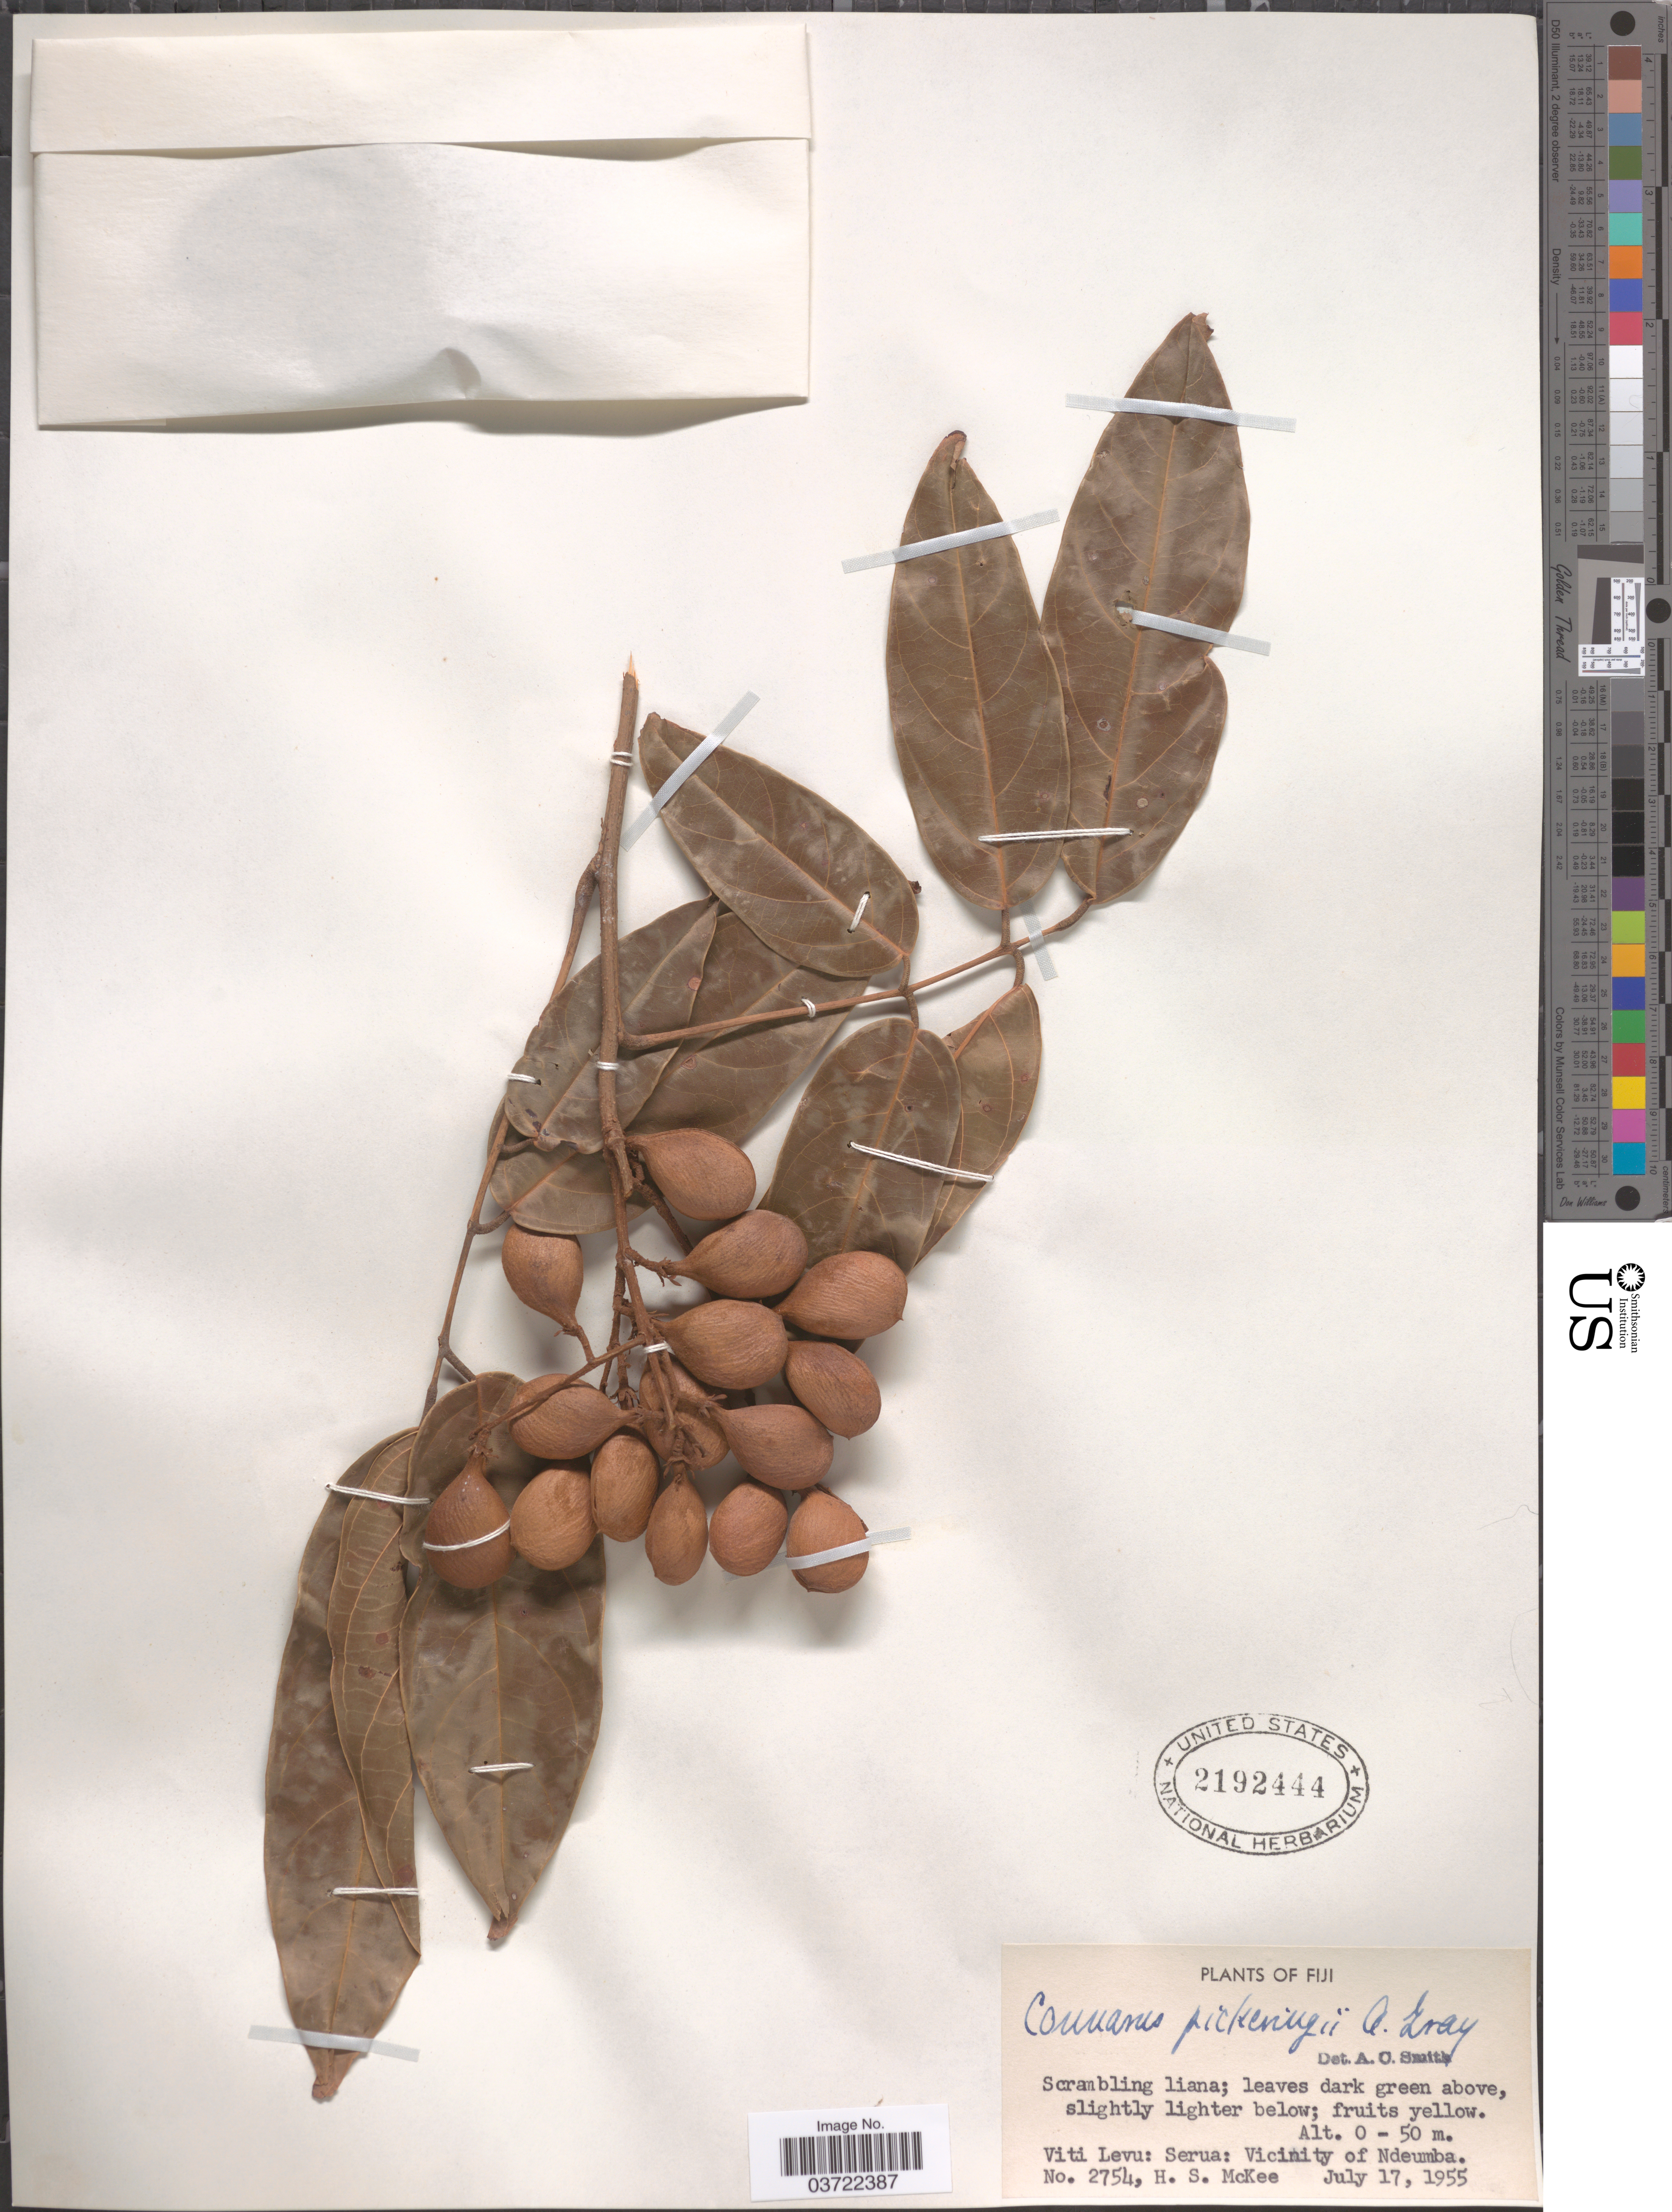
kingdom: Plantae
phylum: Tracheophyta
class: Magnoliopsida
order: Oxalidales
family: Connaraceae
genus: Connarus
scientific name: Connarus pickeringii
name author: A. Gray in Wilkes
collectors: H. S. McKee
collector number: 2754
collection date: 1955-07-17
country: Fiji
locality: Viti Levu: Serua: Vicinity of Ndeumba.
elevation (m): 0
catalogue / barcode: US 2192444